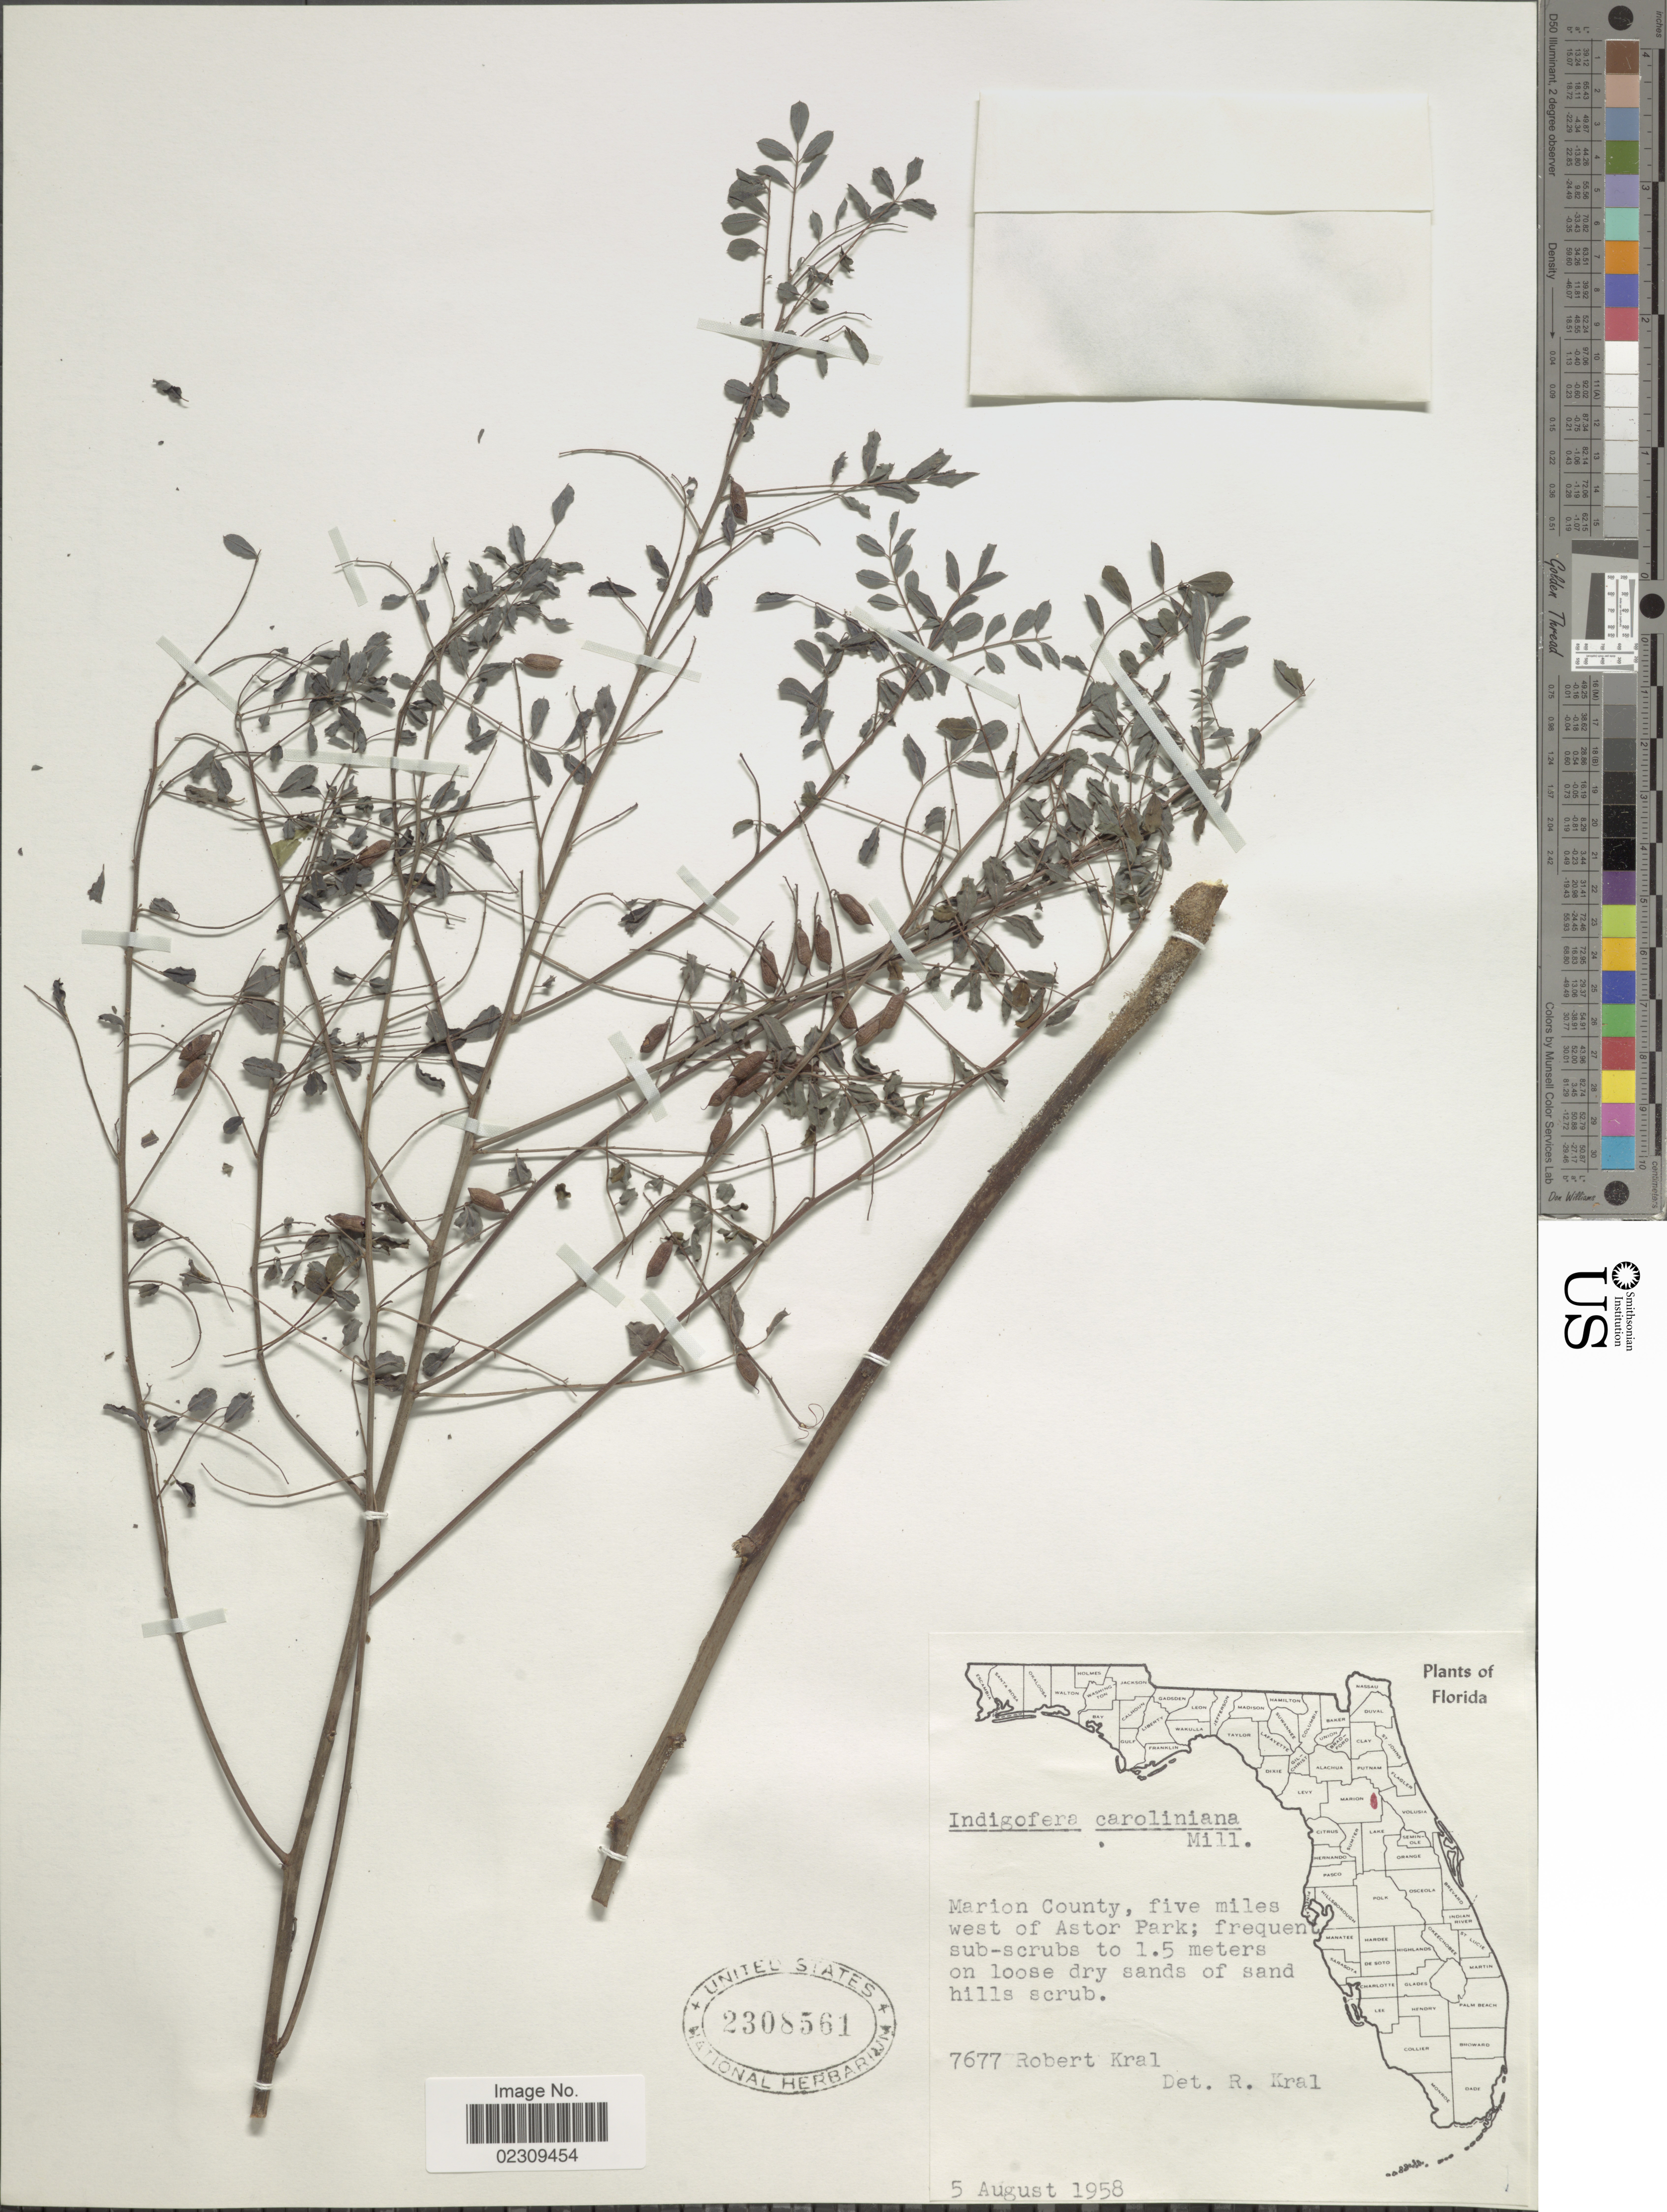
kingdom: Plantae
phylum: Tracheophyta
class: Magnoliopsida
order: Fabales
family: Fabaceae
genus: Indigofera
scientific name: Indigofera caroliniana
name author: Mill.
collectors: R. Kral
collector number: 7677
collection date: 1958-08-05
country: United States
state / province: Florida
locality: Marion County, five miles west of Astor Park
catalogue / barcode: US 2308561